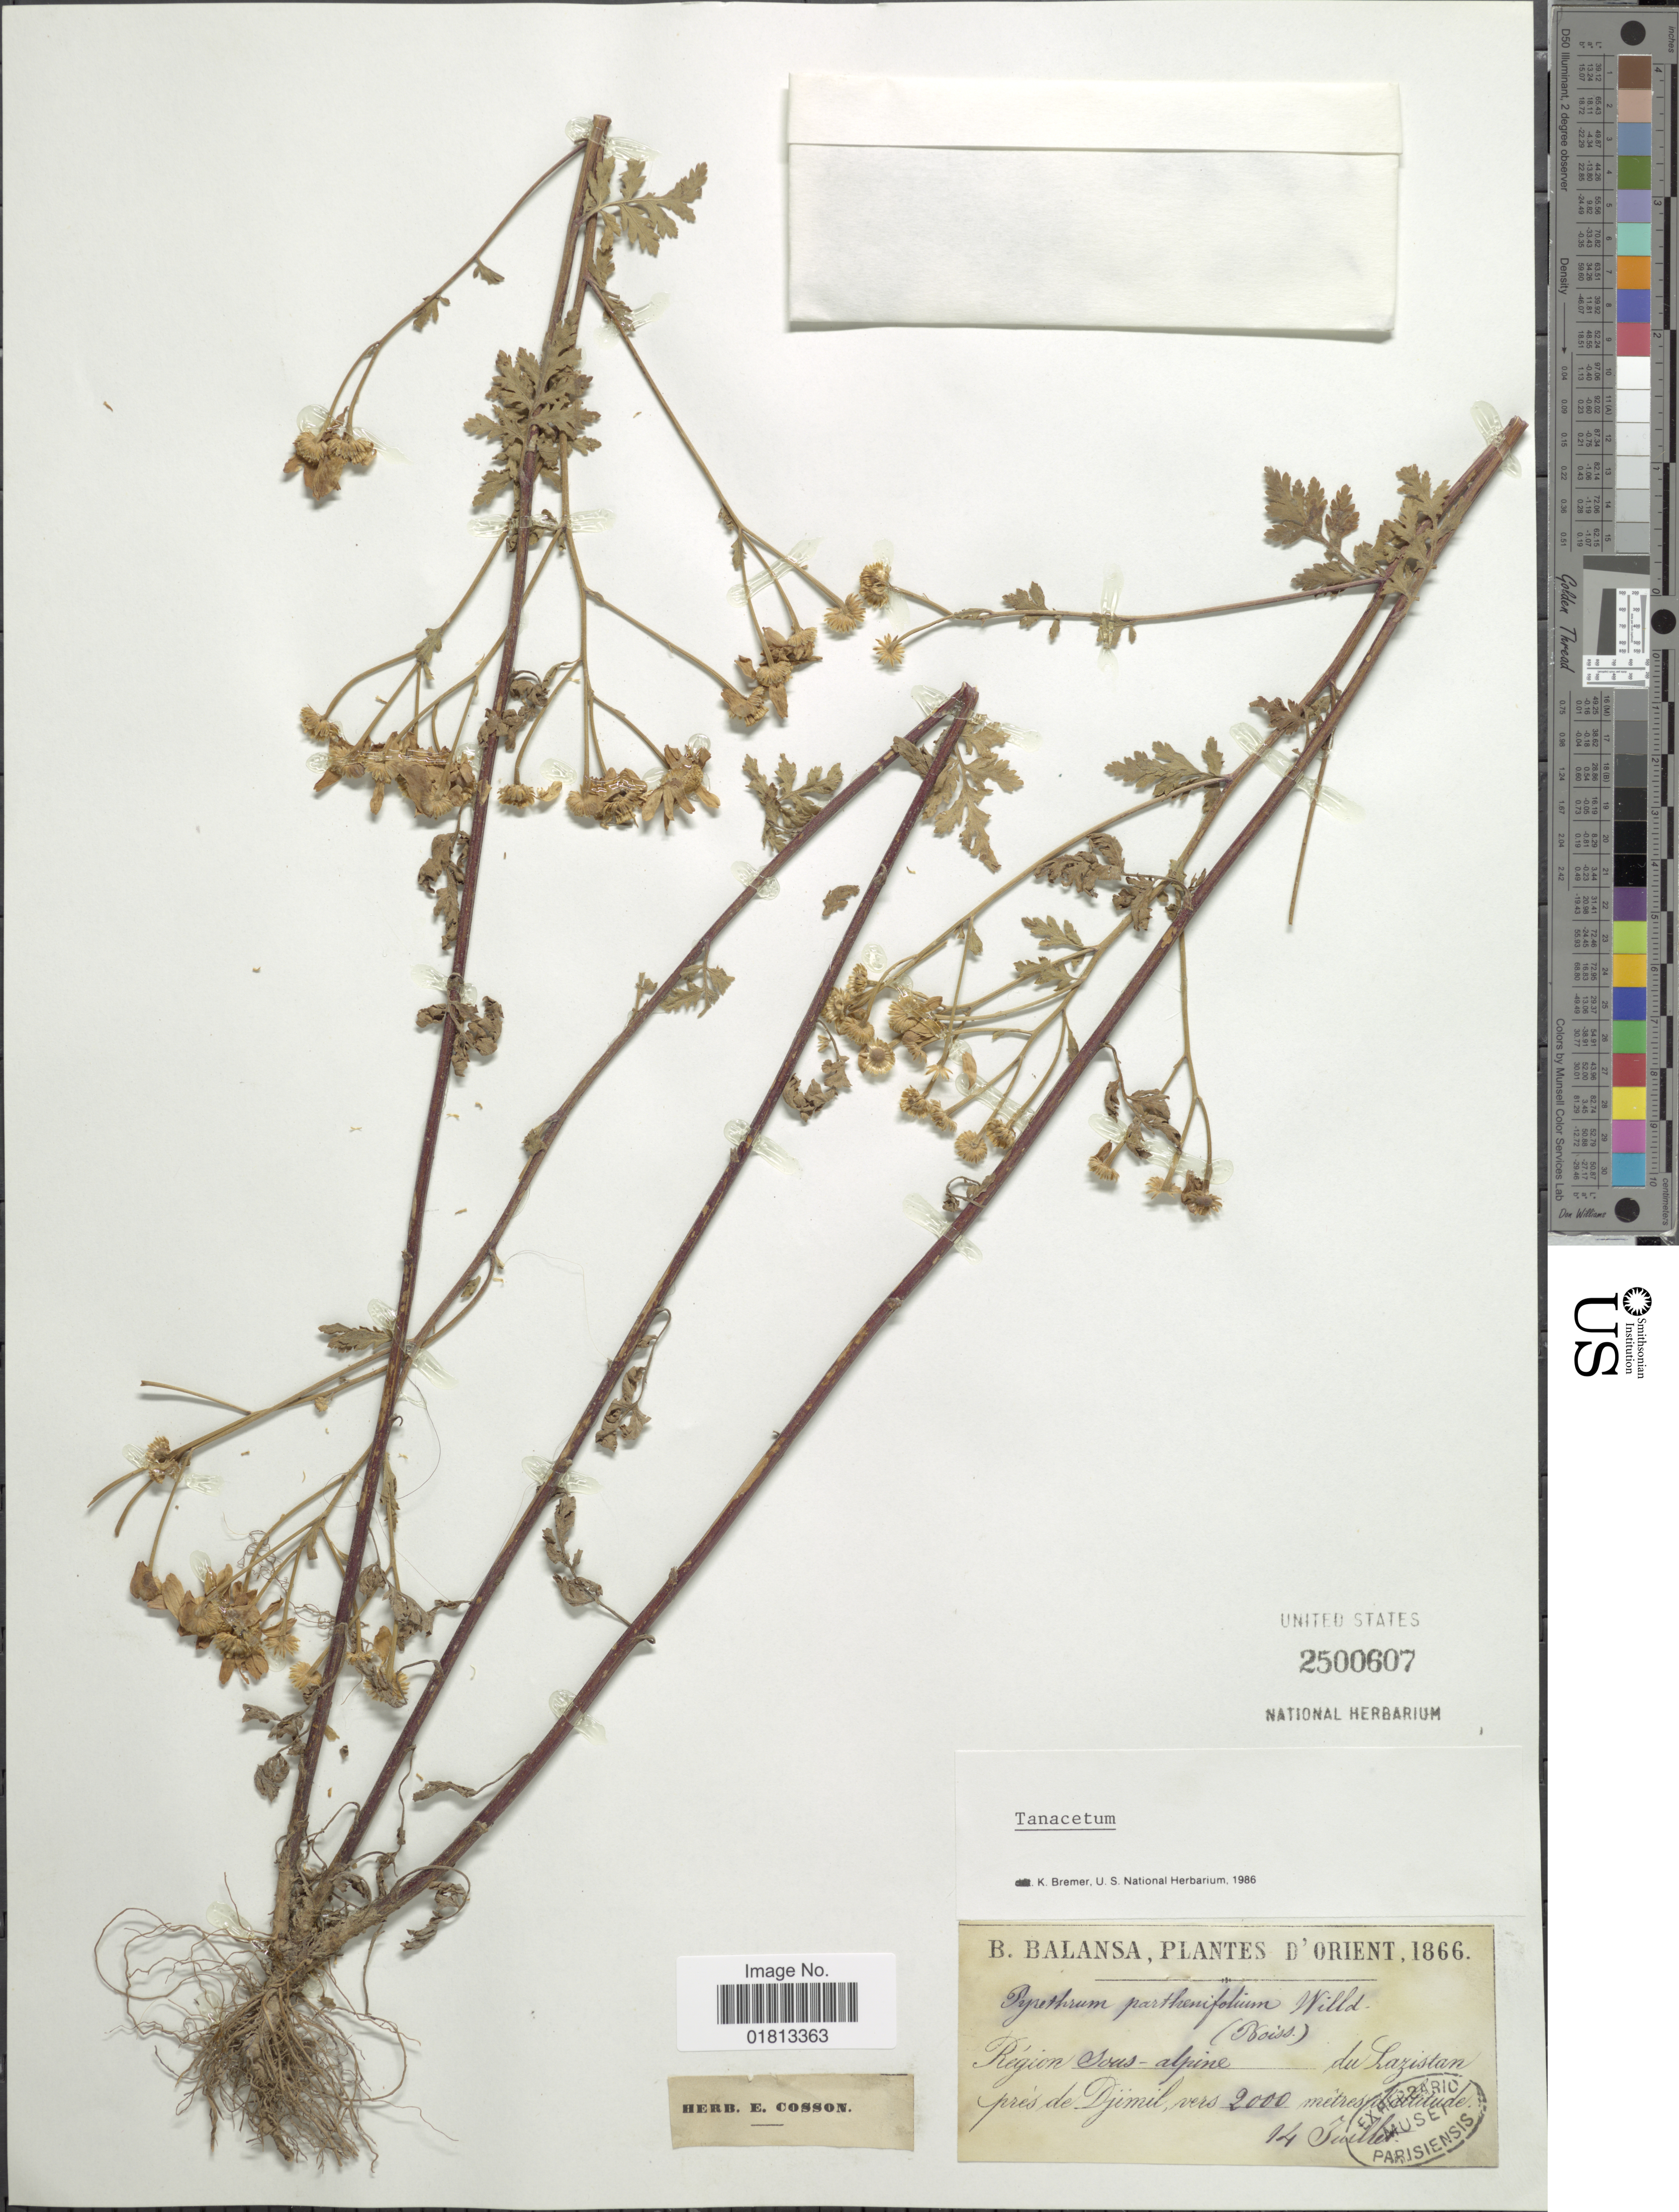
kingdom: Plantae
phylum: Tracheophyta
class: Magnoliopsida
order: Asterales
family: Asteraceae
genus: Tanacetum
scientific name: Tanacetum partheniifolium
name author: (Willd.) Sch. Bip.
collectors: B. Balansa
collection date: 1866-07-14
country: Turkey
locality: D'Orient. Region sous-alpine, pres de Djimil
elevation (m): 2000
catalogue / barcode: US 2500607